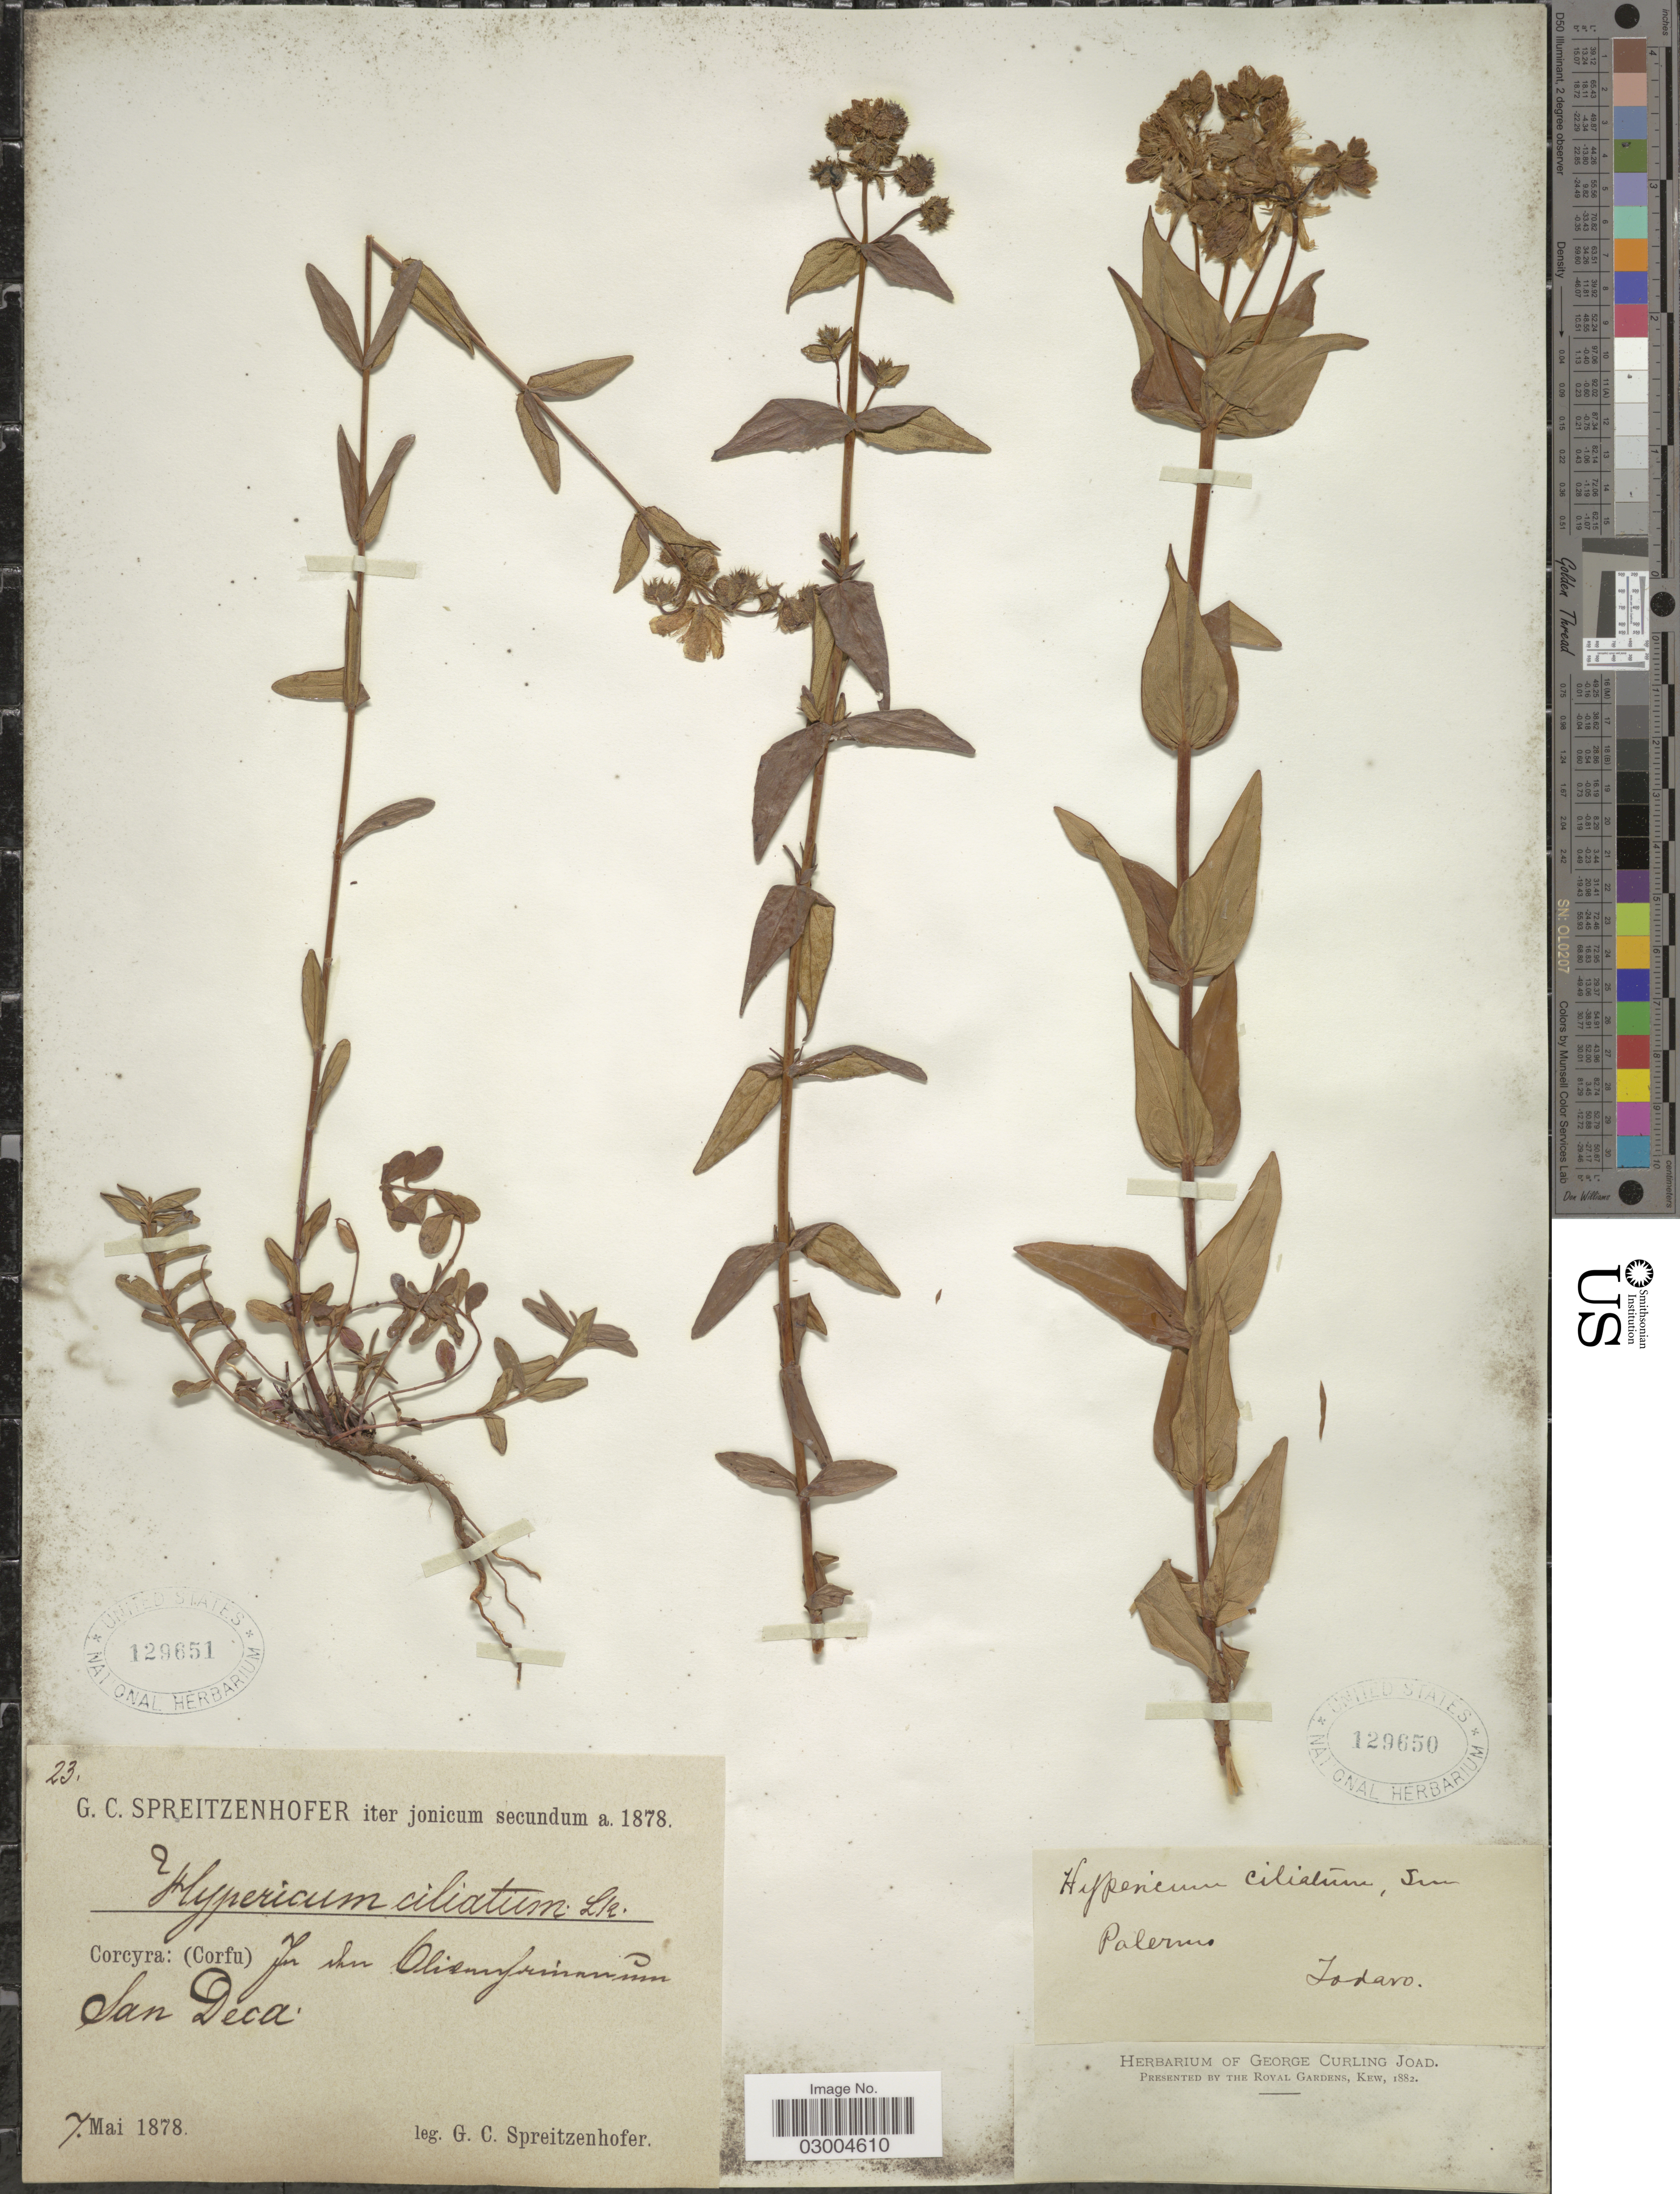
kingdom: Plantae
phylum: Tracheophyta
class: Magnoliopsida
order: Malpighiales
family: Hypericaceae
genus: Hypericum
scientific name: Hypericum ciliatum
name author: Desr.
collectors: G. Spreitzenhofer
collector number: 23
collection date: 1878-05-07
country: Greece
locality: Corcyra: (Corfu) In chu [interpreted] Olisunfrinanum [interpreted]. San Deca.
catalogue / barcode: US 129651